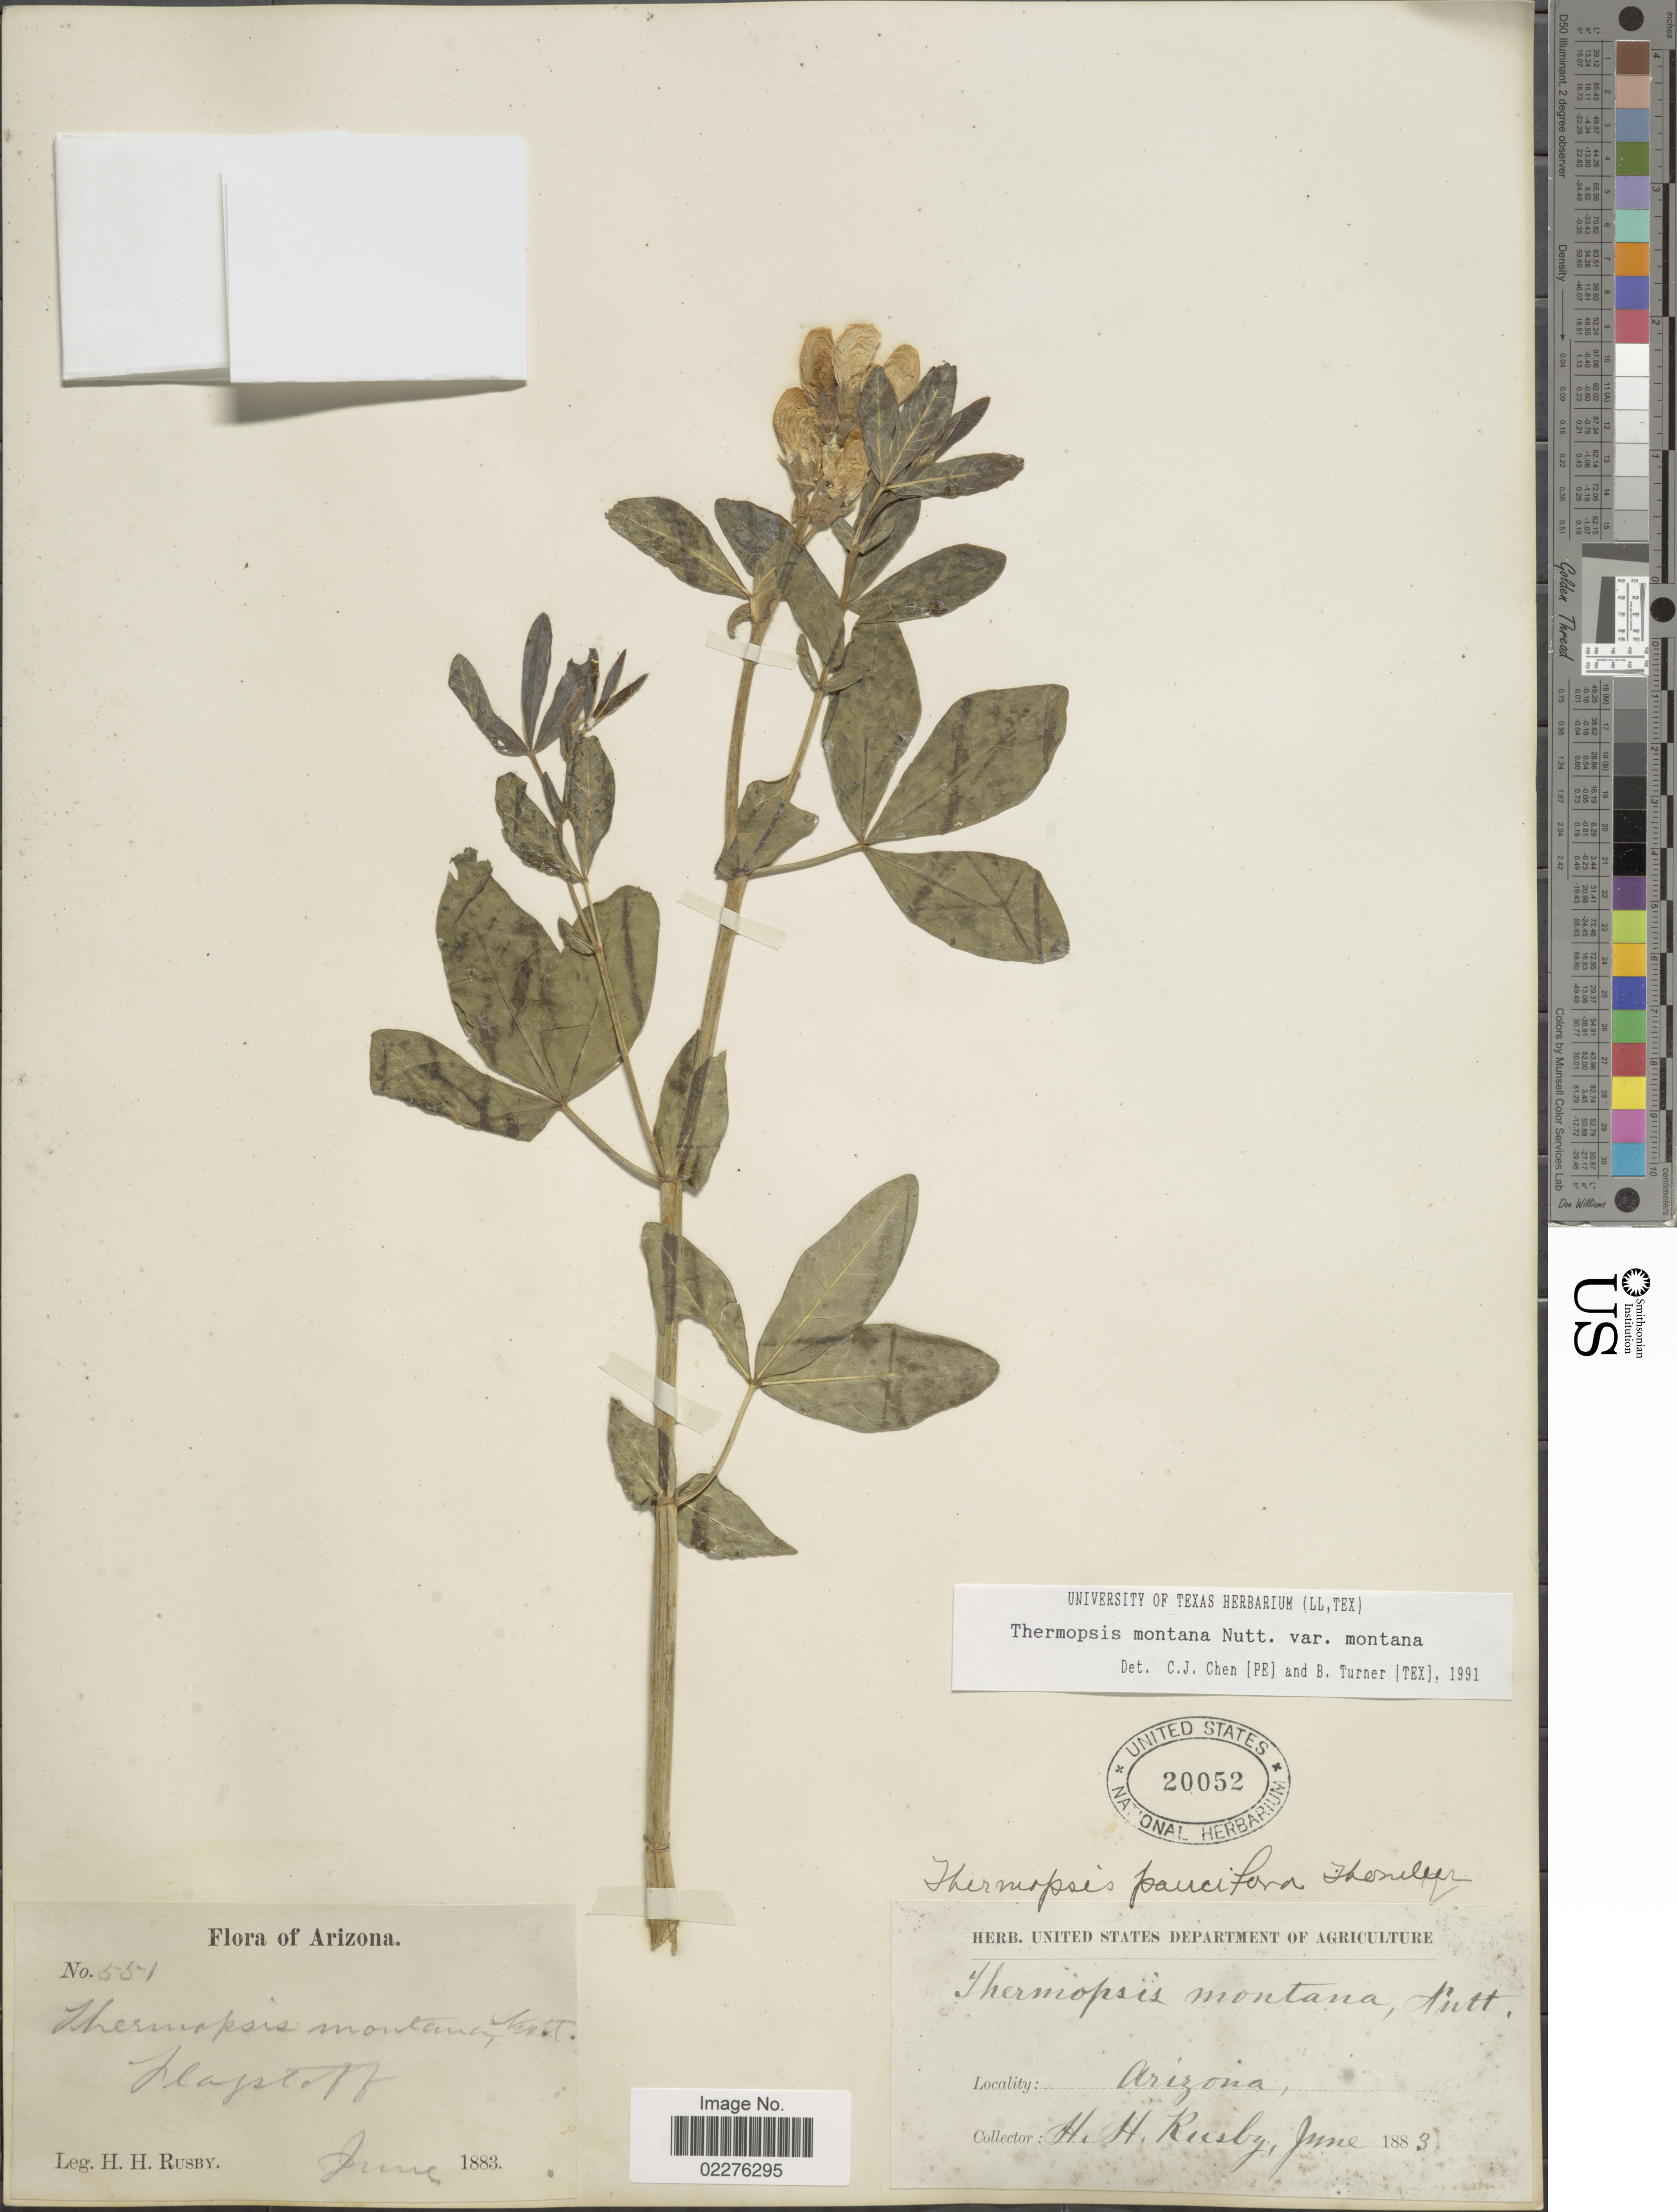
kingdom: Plantae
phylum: Tracheophyta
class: Magnoliopsida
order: Fabales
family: Fabaceae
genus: Thermopsis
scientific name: Thermopsis montana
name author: Nutt.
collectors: H. H. Rusby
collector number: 551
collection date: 1883-06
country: United States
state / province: Arizona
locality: Flagstaff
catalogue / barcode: US 20052